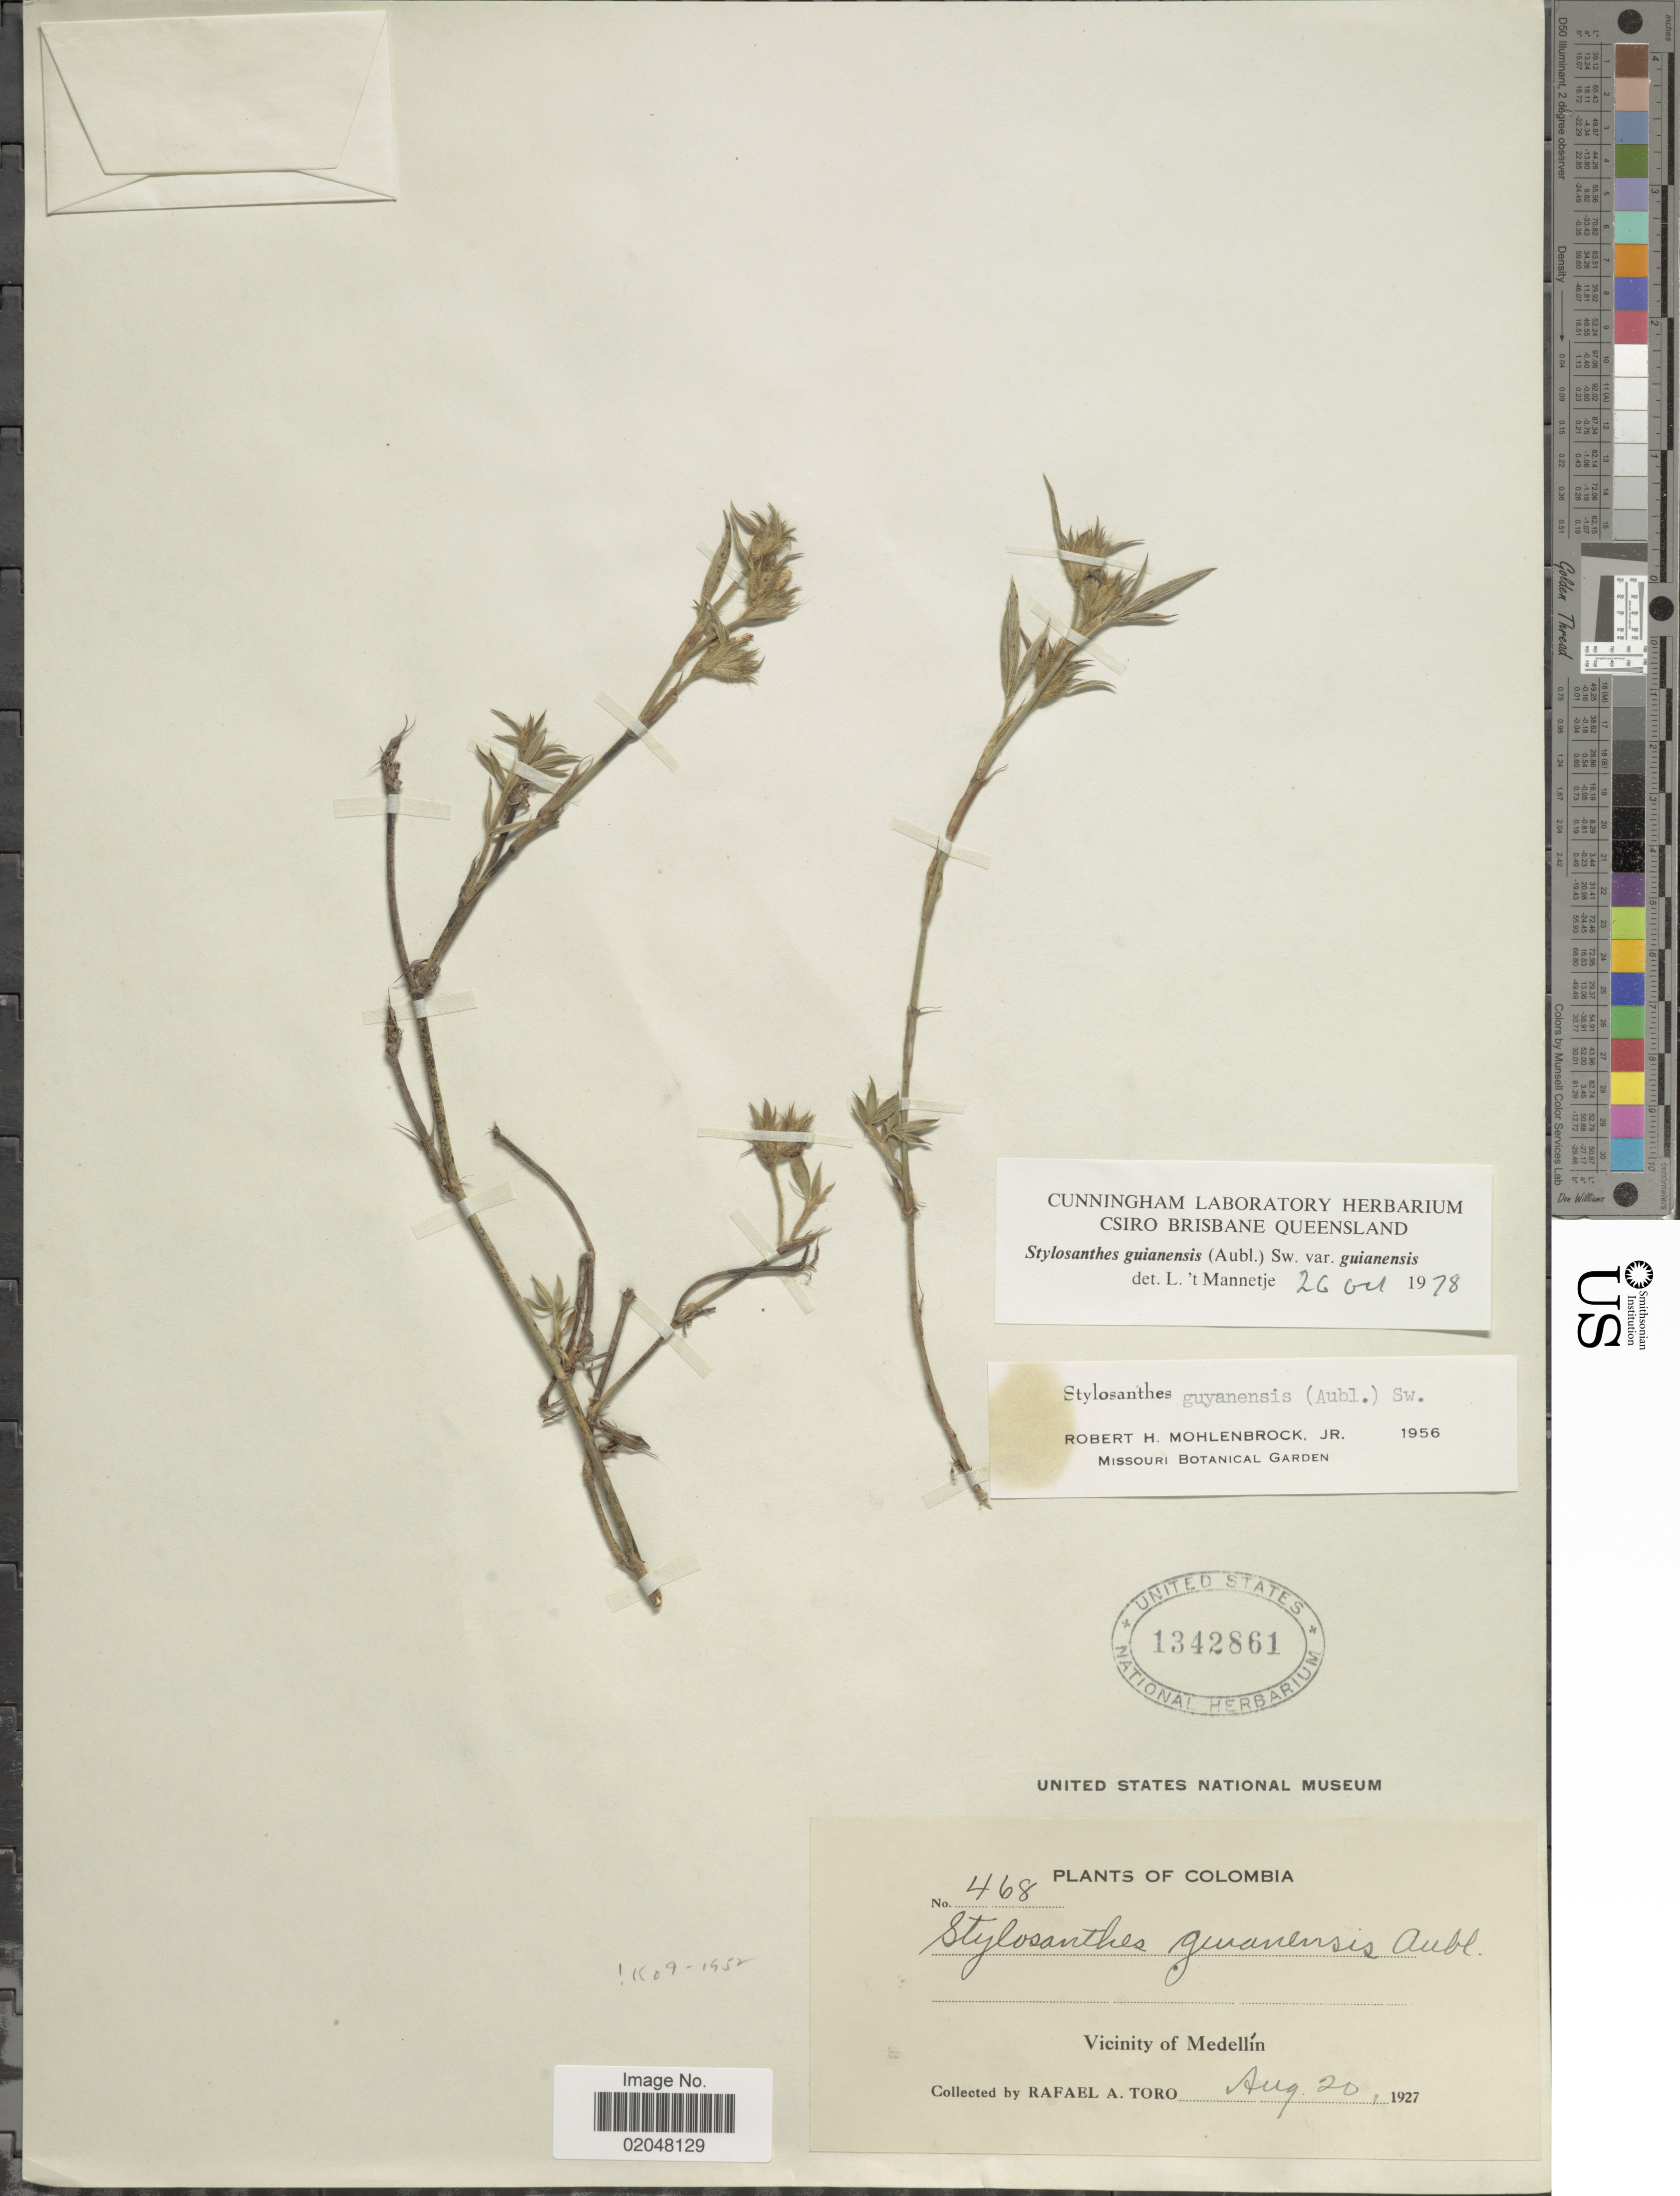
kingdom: Plantae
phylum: Tracheophyta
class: Magnoliopsida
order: Fabales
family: Fabaceae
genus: Stylosanthes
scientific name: Stylosanthes guianensis var. guianensis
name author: (Aubl.) Sw.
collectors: R. A. Toro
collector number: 468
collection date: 1927-08-20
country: Colombia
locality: Medellin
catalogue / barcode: US 1342861